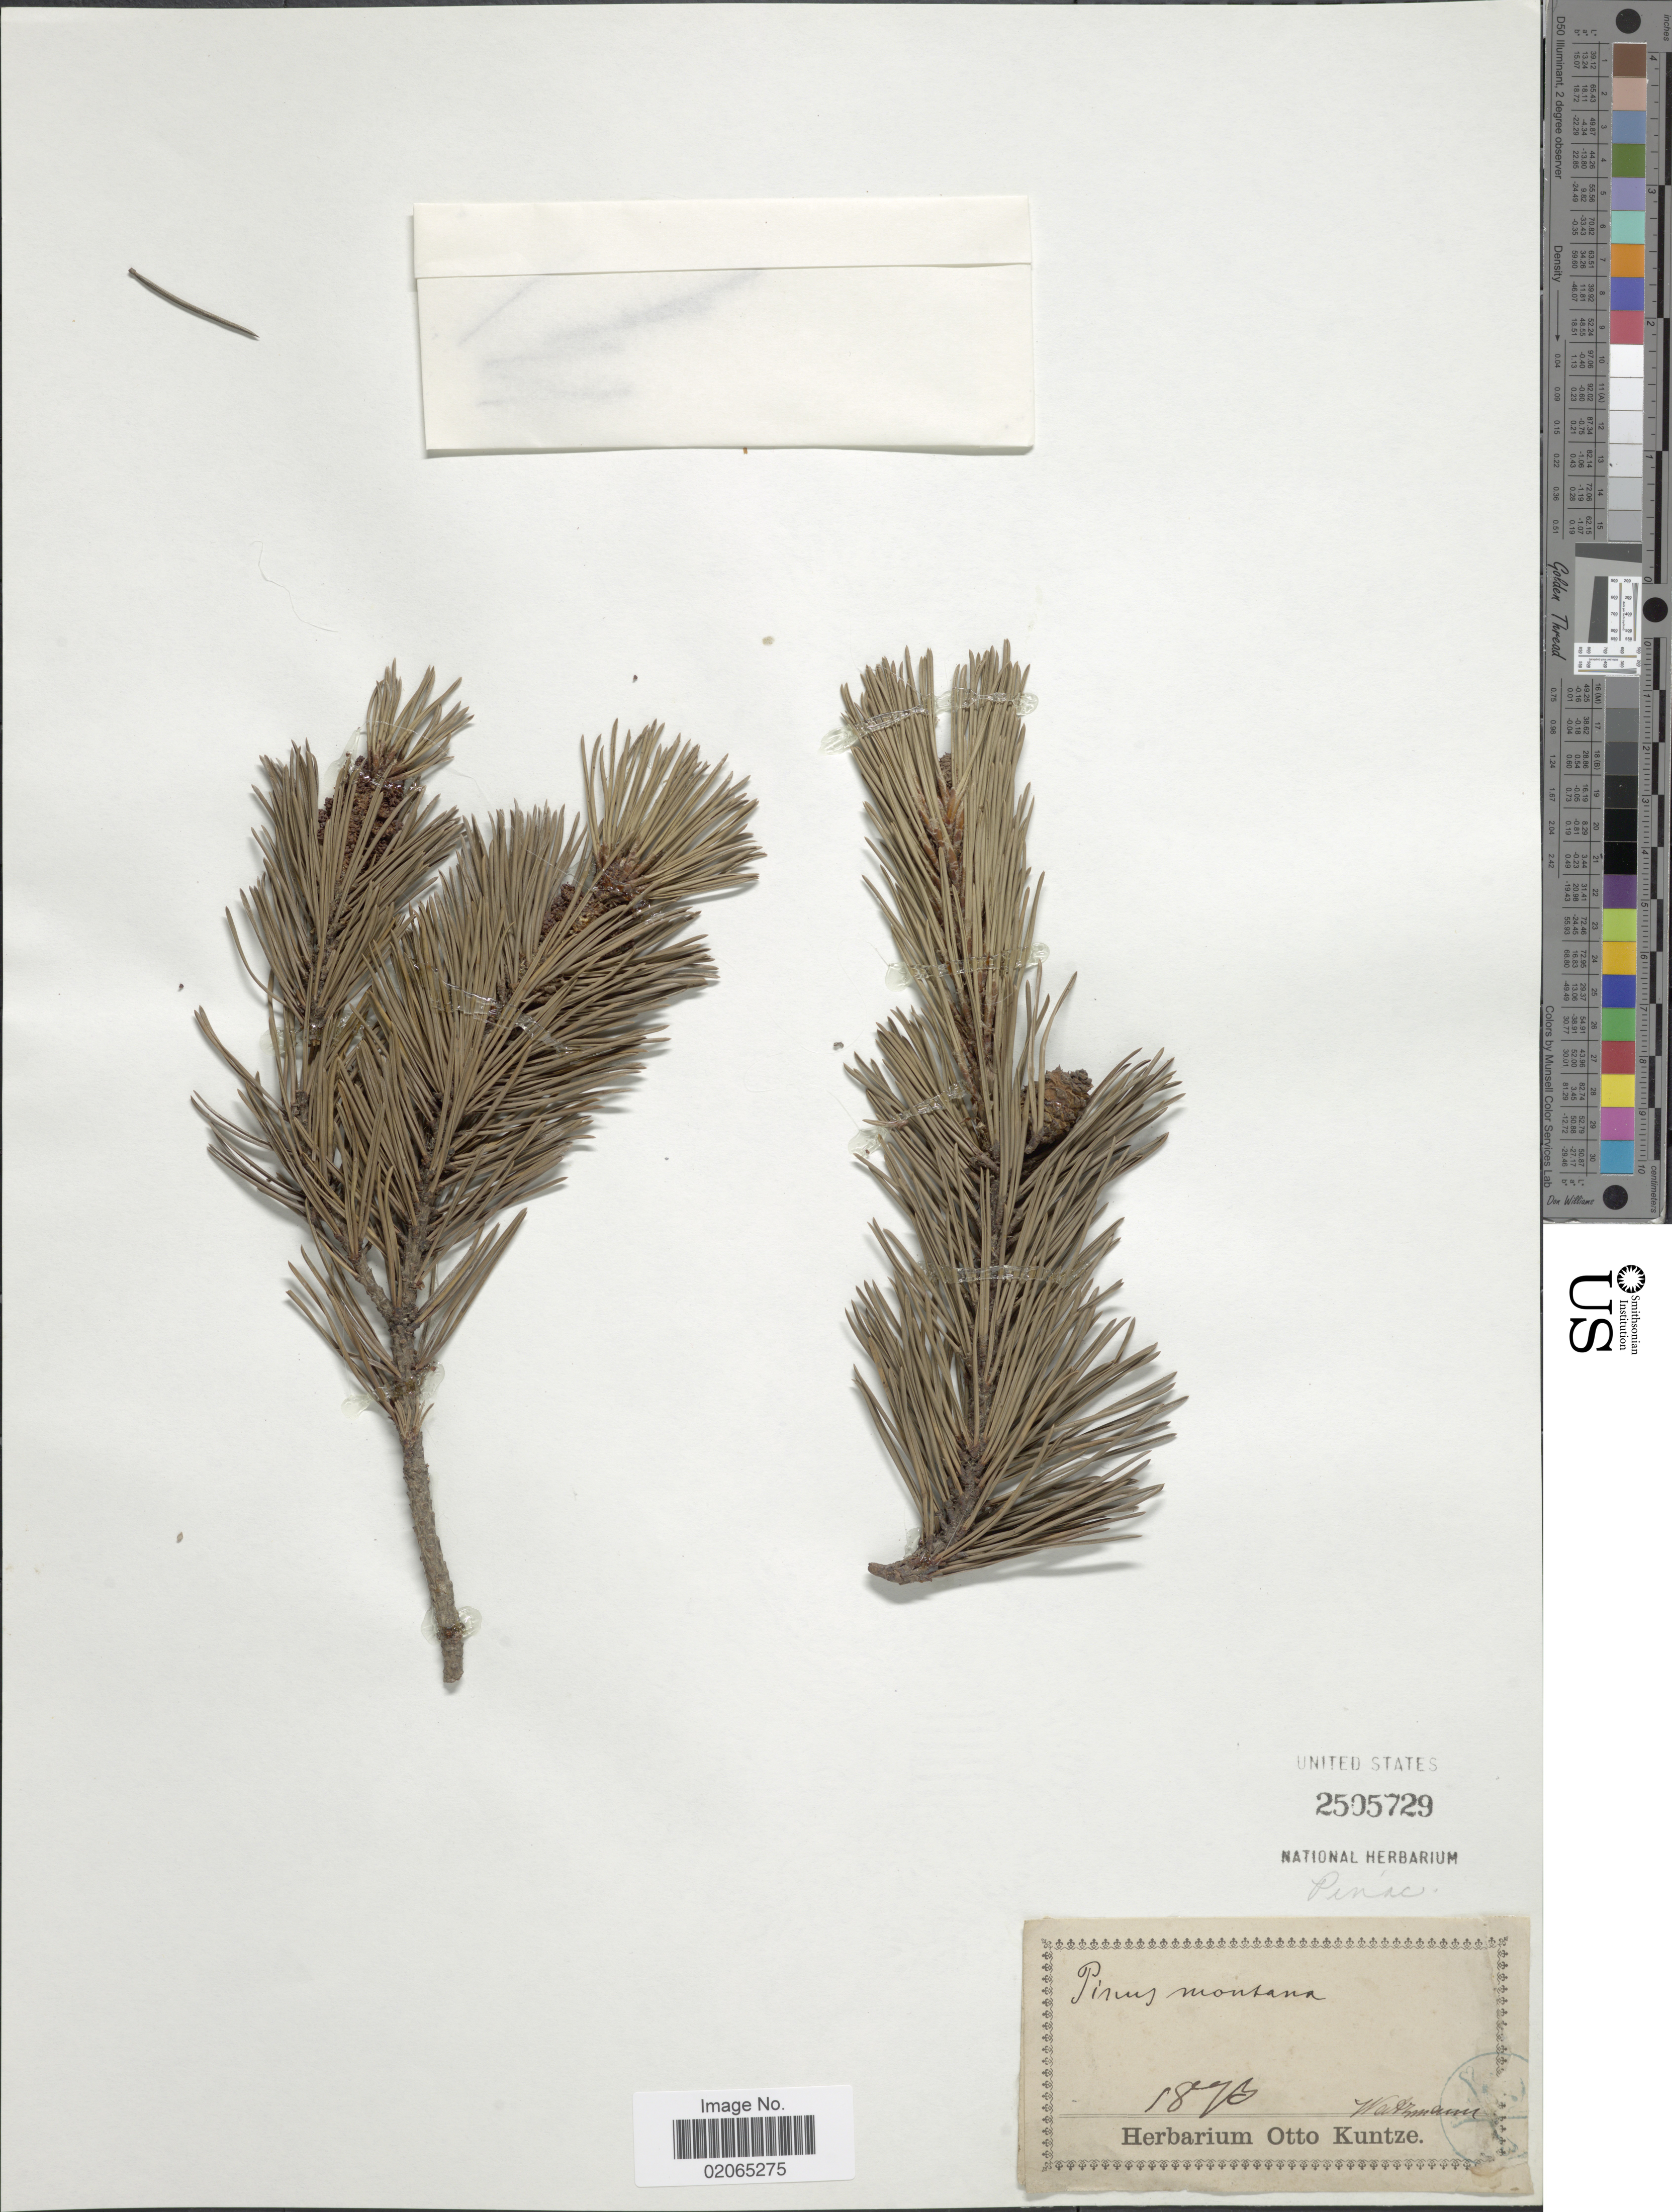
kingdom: Plantae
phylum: Tracheophyta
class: Pinopsida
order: Pinales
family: Pinaceae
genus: Pinus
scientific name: Pinus montana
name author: Mill.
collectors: Wedermann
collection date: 1875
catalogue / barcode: US 2505729